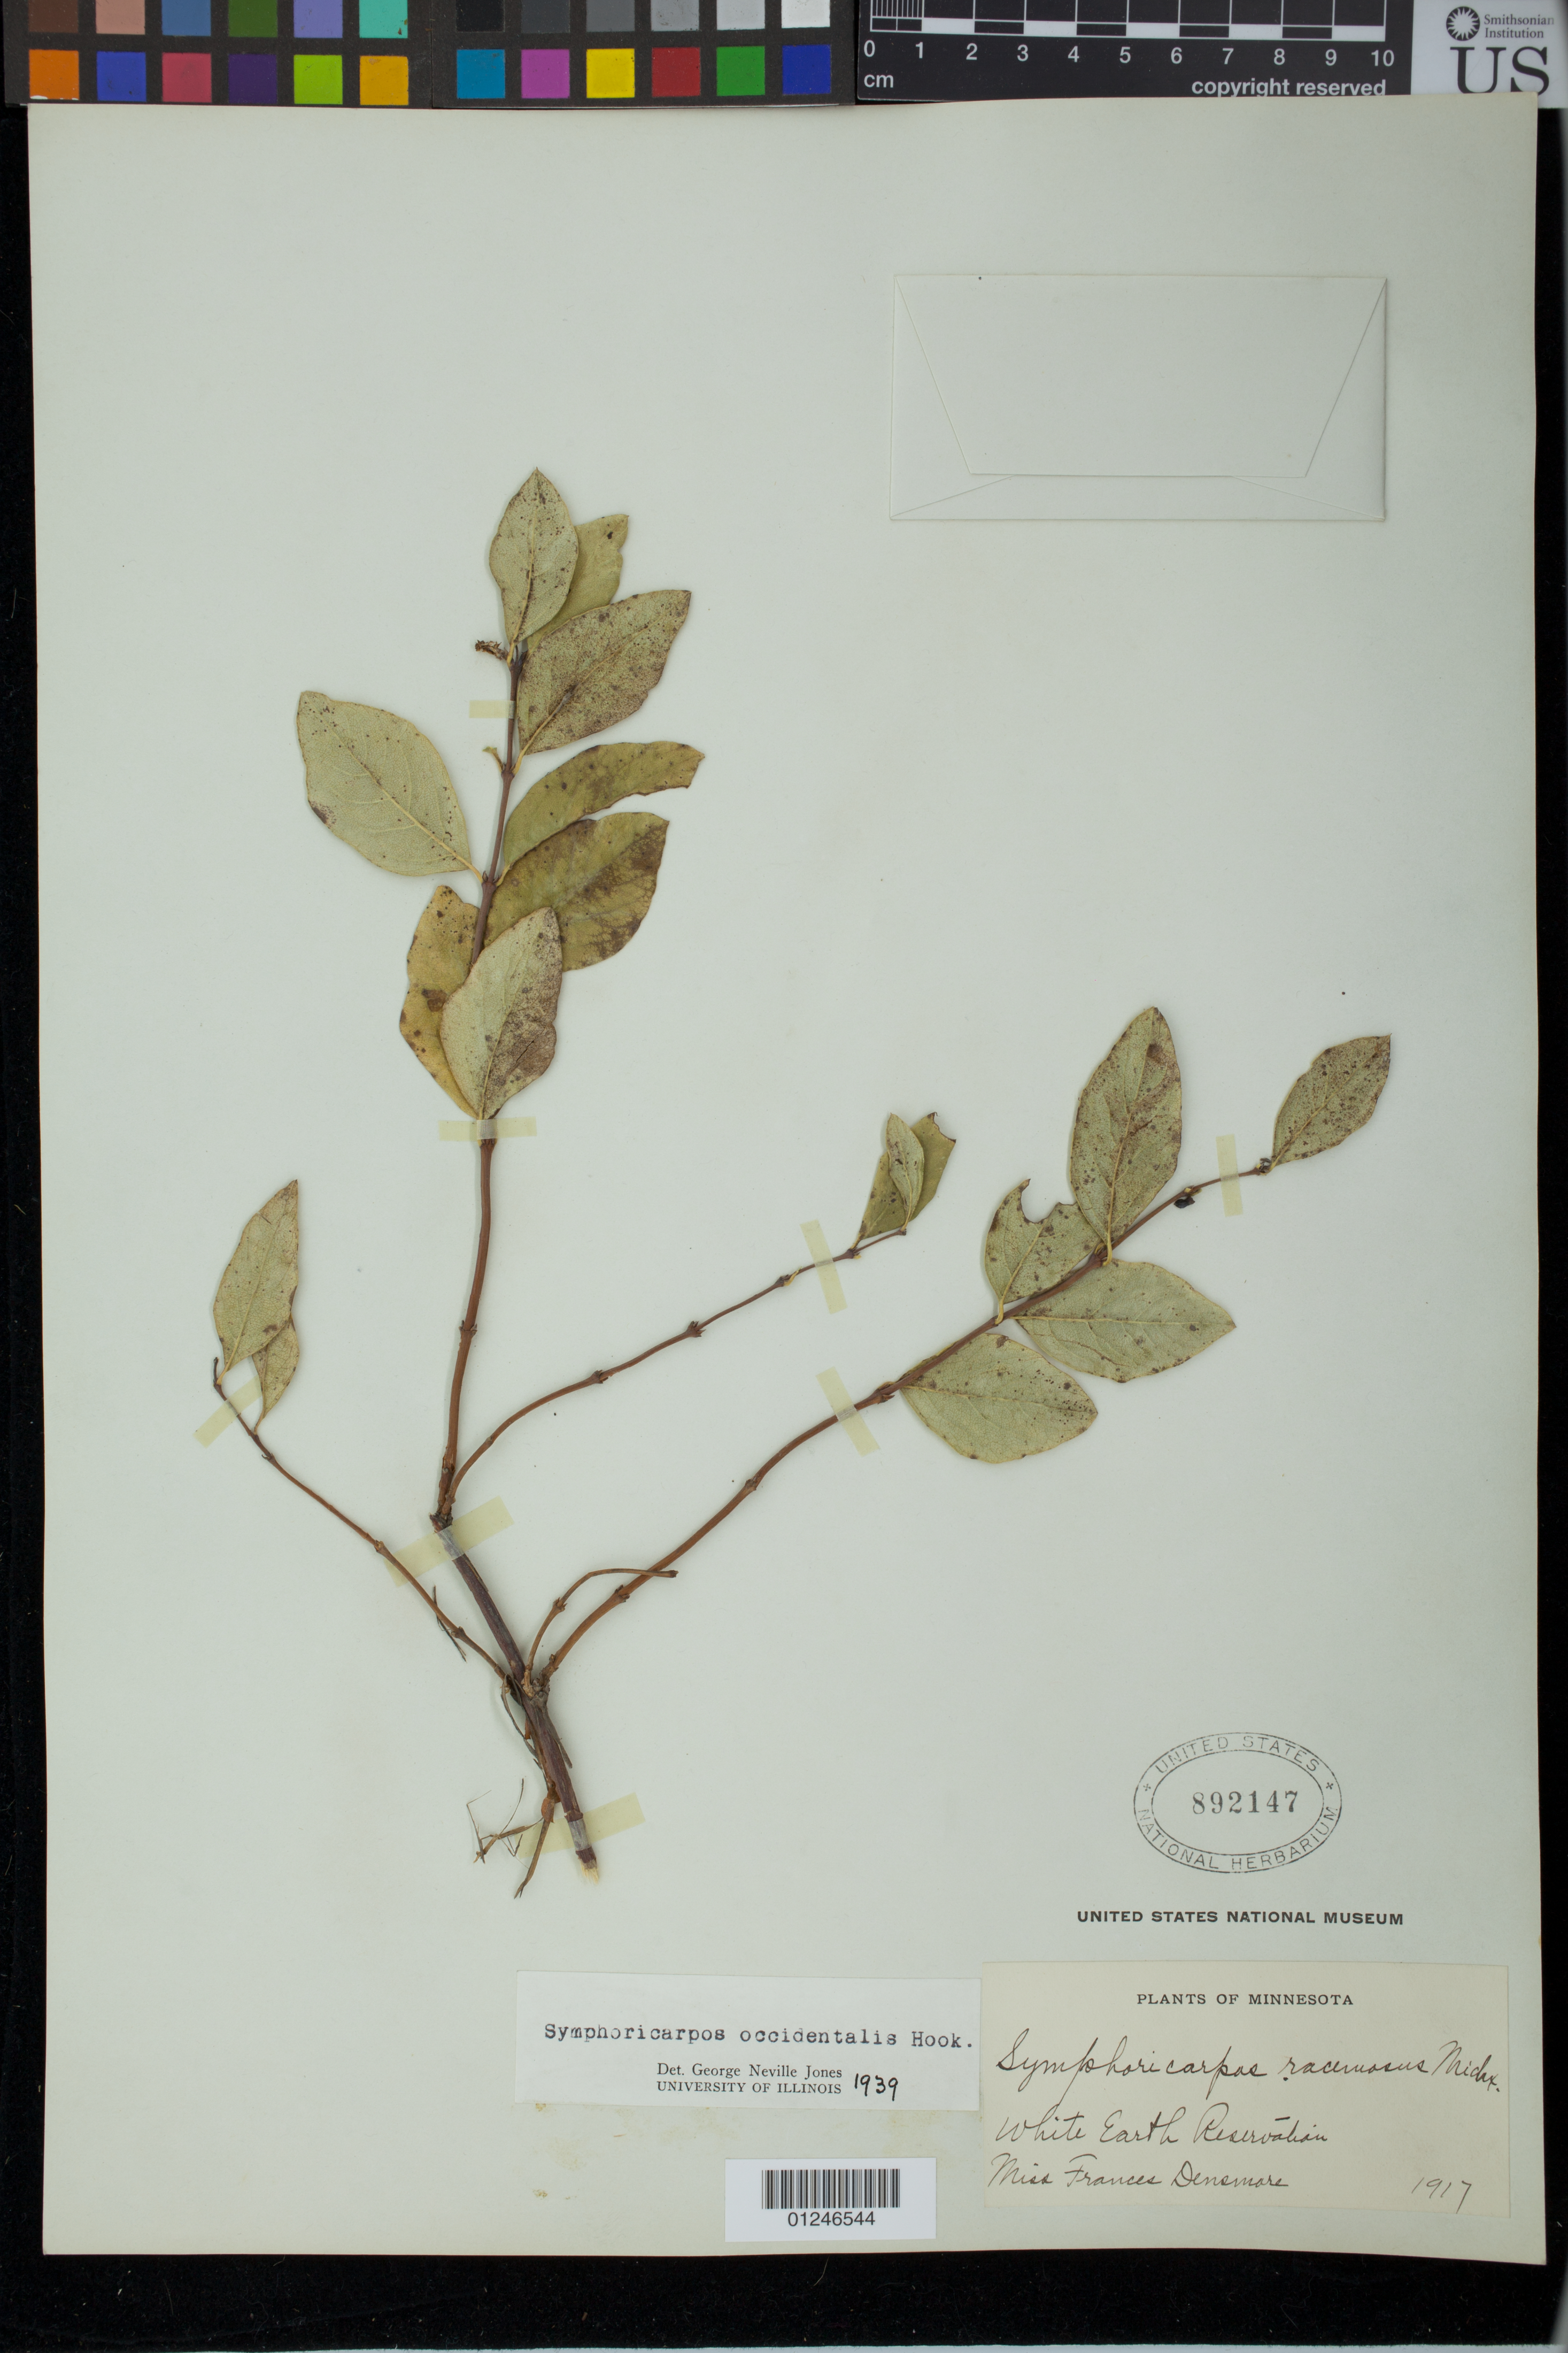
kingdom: Plantae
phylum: Tracheophyta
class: Magnoliopsida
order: Dipsacales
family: Caprifoliaceae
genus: Symphoricarpos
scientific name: Symphoricarpos occidentalis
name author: (R. Br.) Hook.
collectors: F. Densmore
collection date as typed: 1917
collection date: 1917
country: United States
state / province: Minnesota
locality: White earth reservation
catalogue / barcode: US 892147